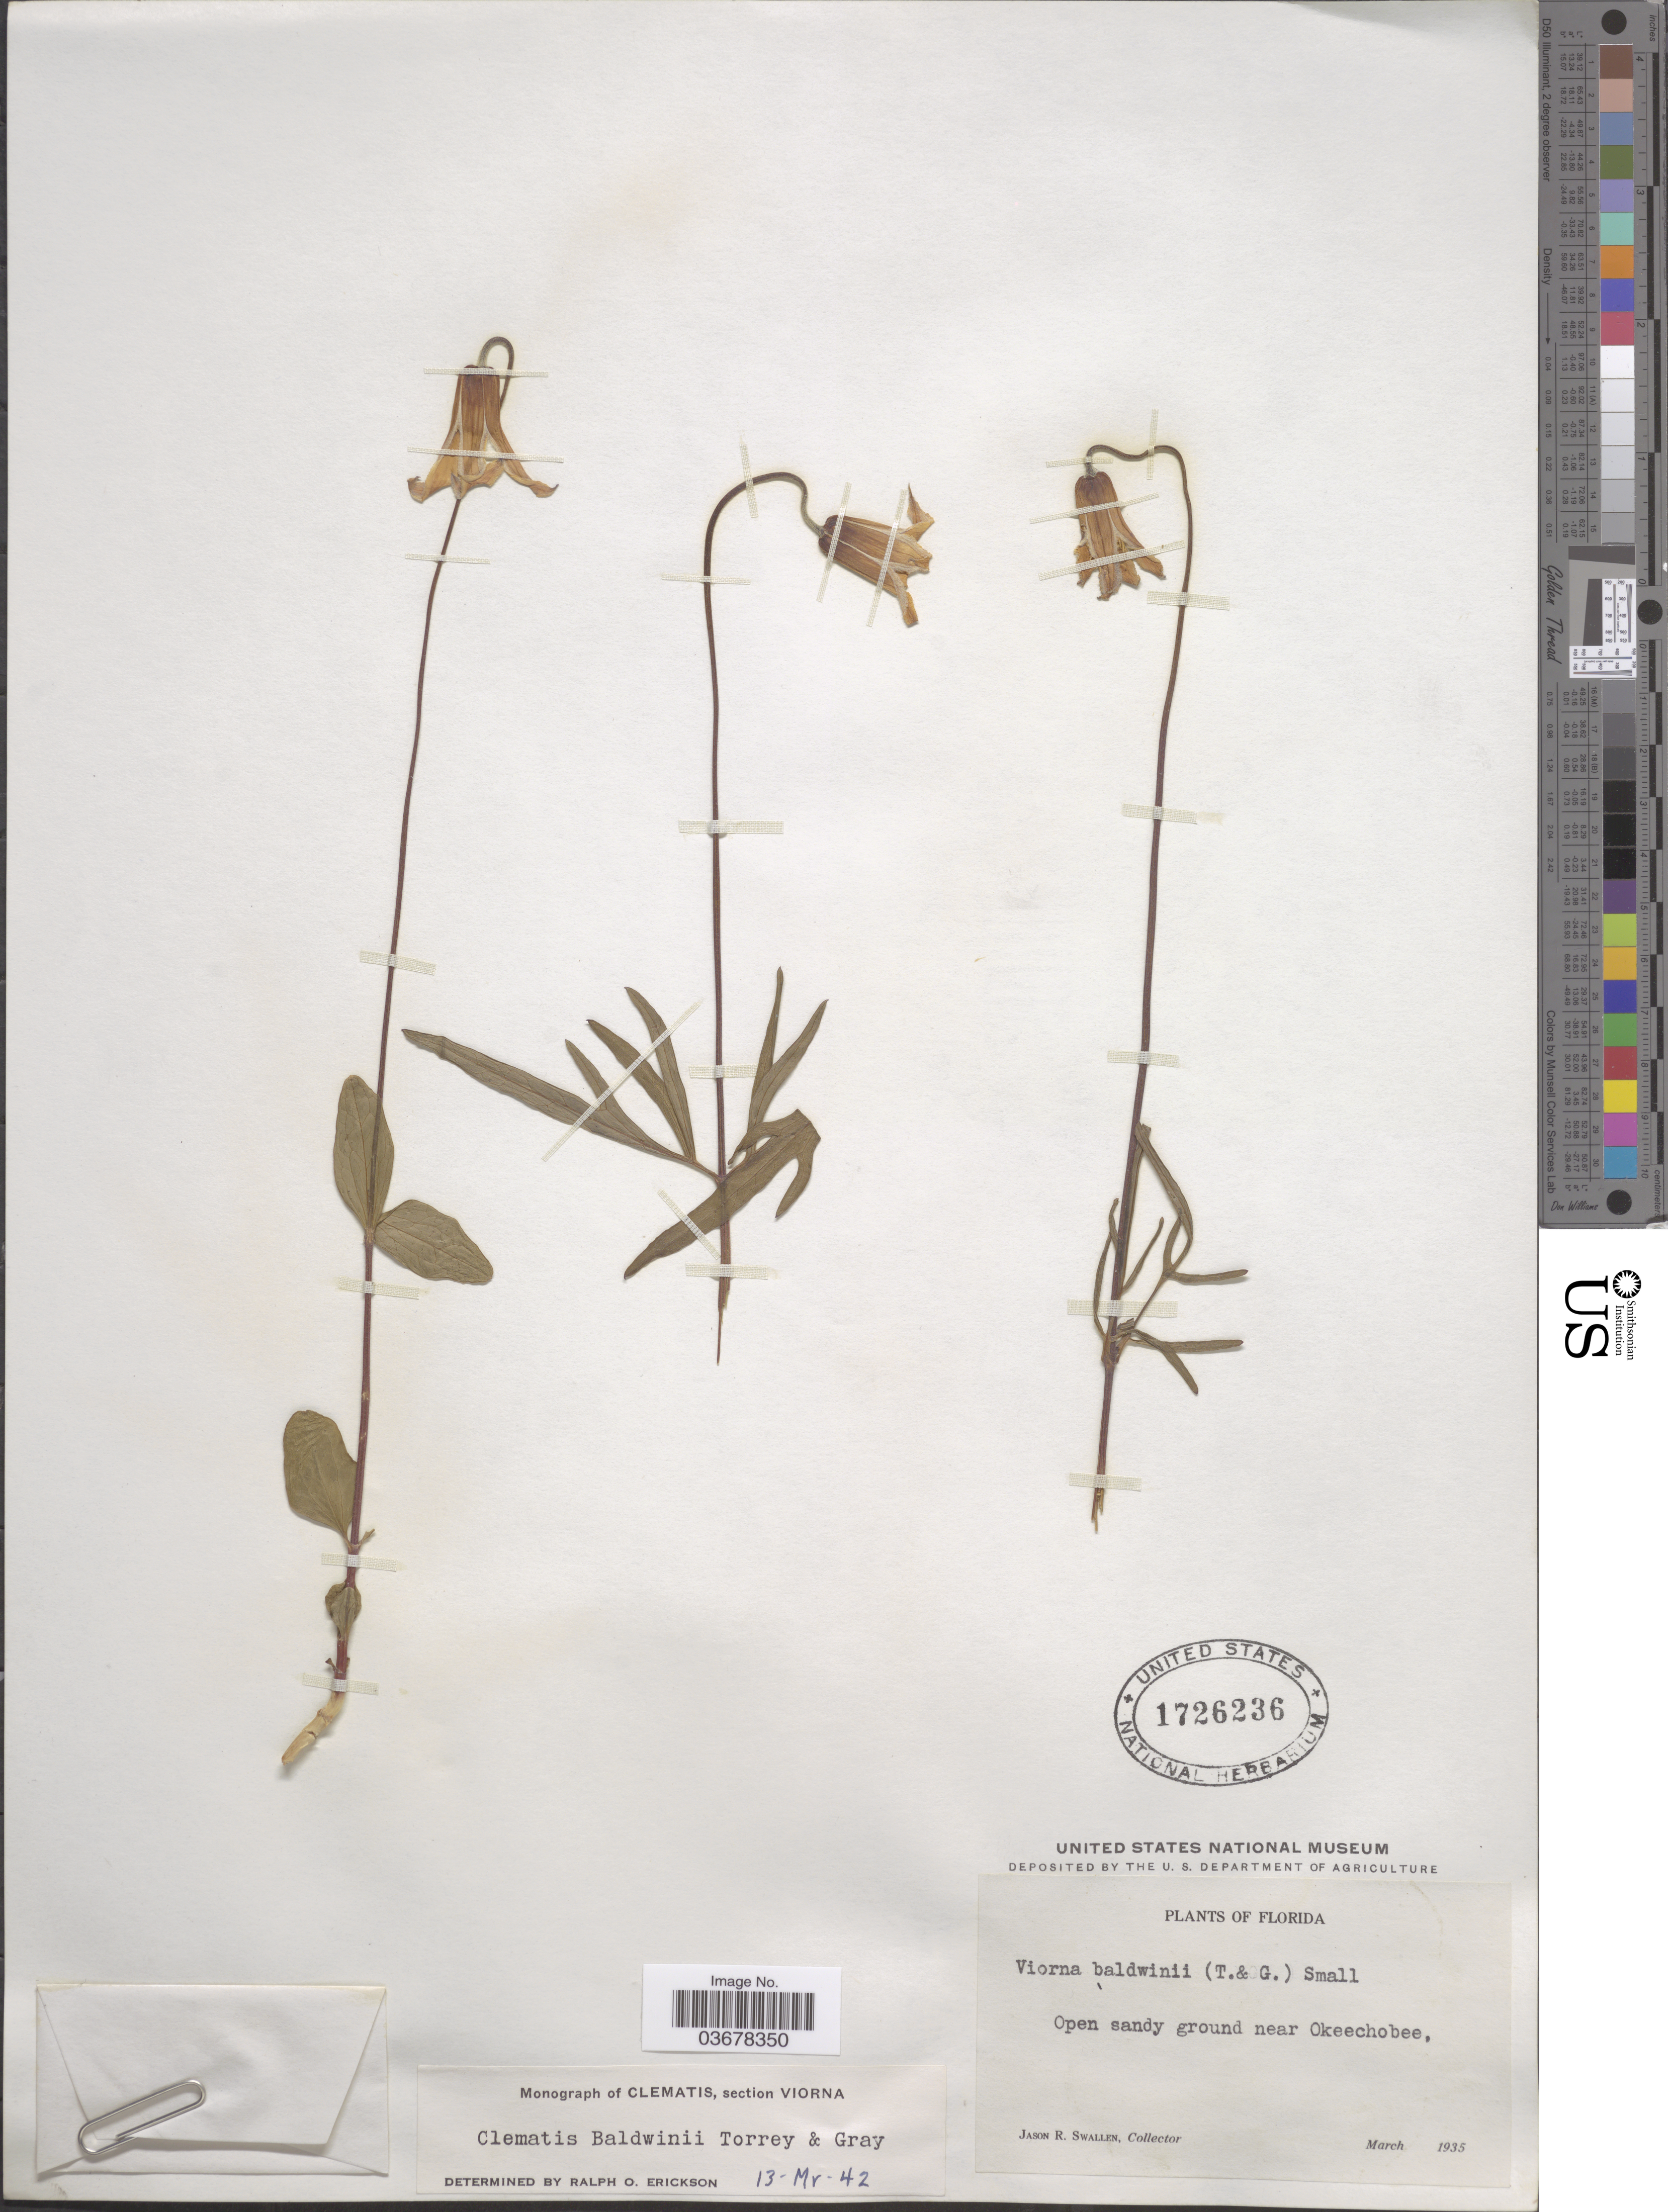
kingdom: Plantae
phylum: Tracheophyta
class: Magnoliopsida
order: Ranunculales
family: Ranunculaceae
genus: Clematis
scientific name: Clematis viorna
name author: L.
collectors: J. R. Swallen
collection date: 1935-03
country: United States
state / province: Florida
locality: Near Okeechobee.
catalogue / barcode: US 1726236